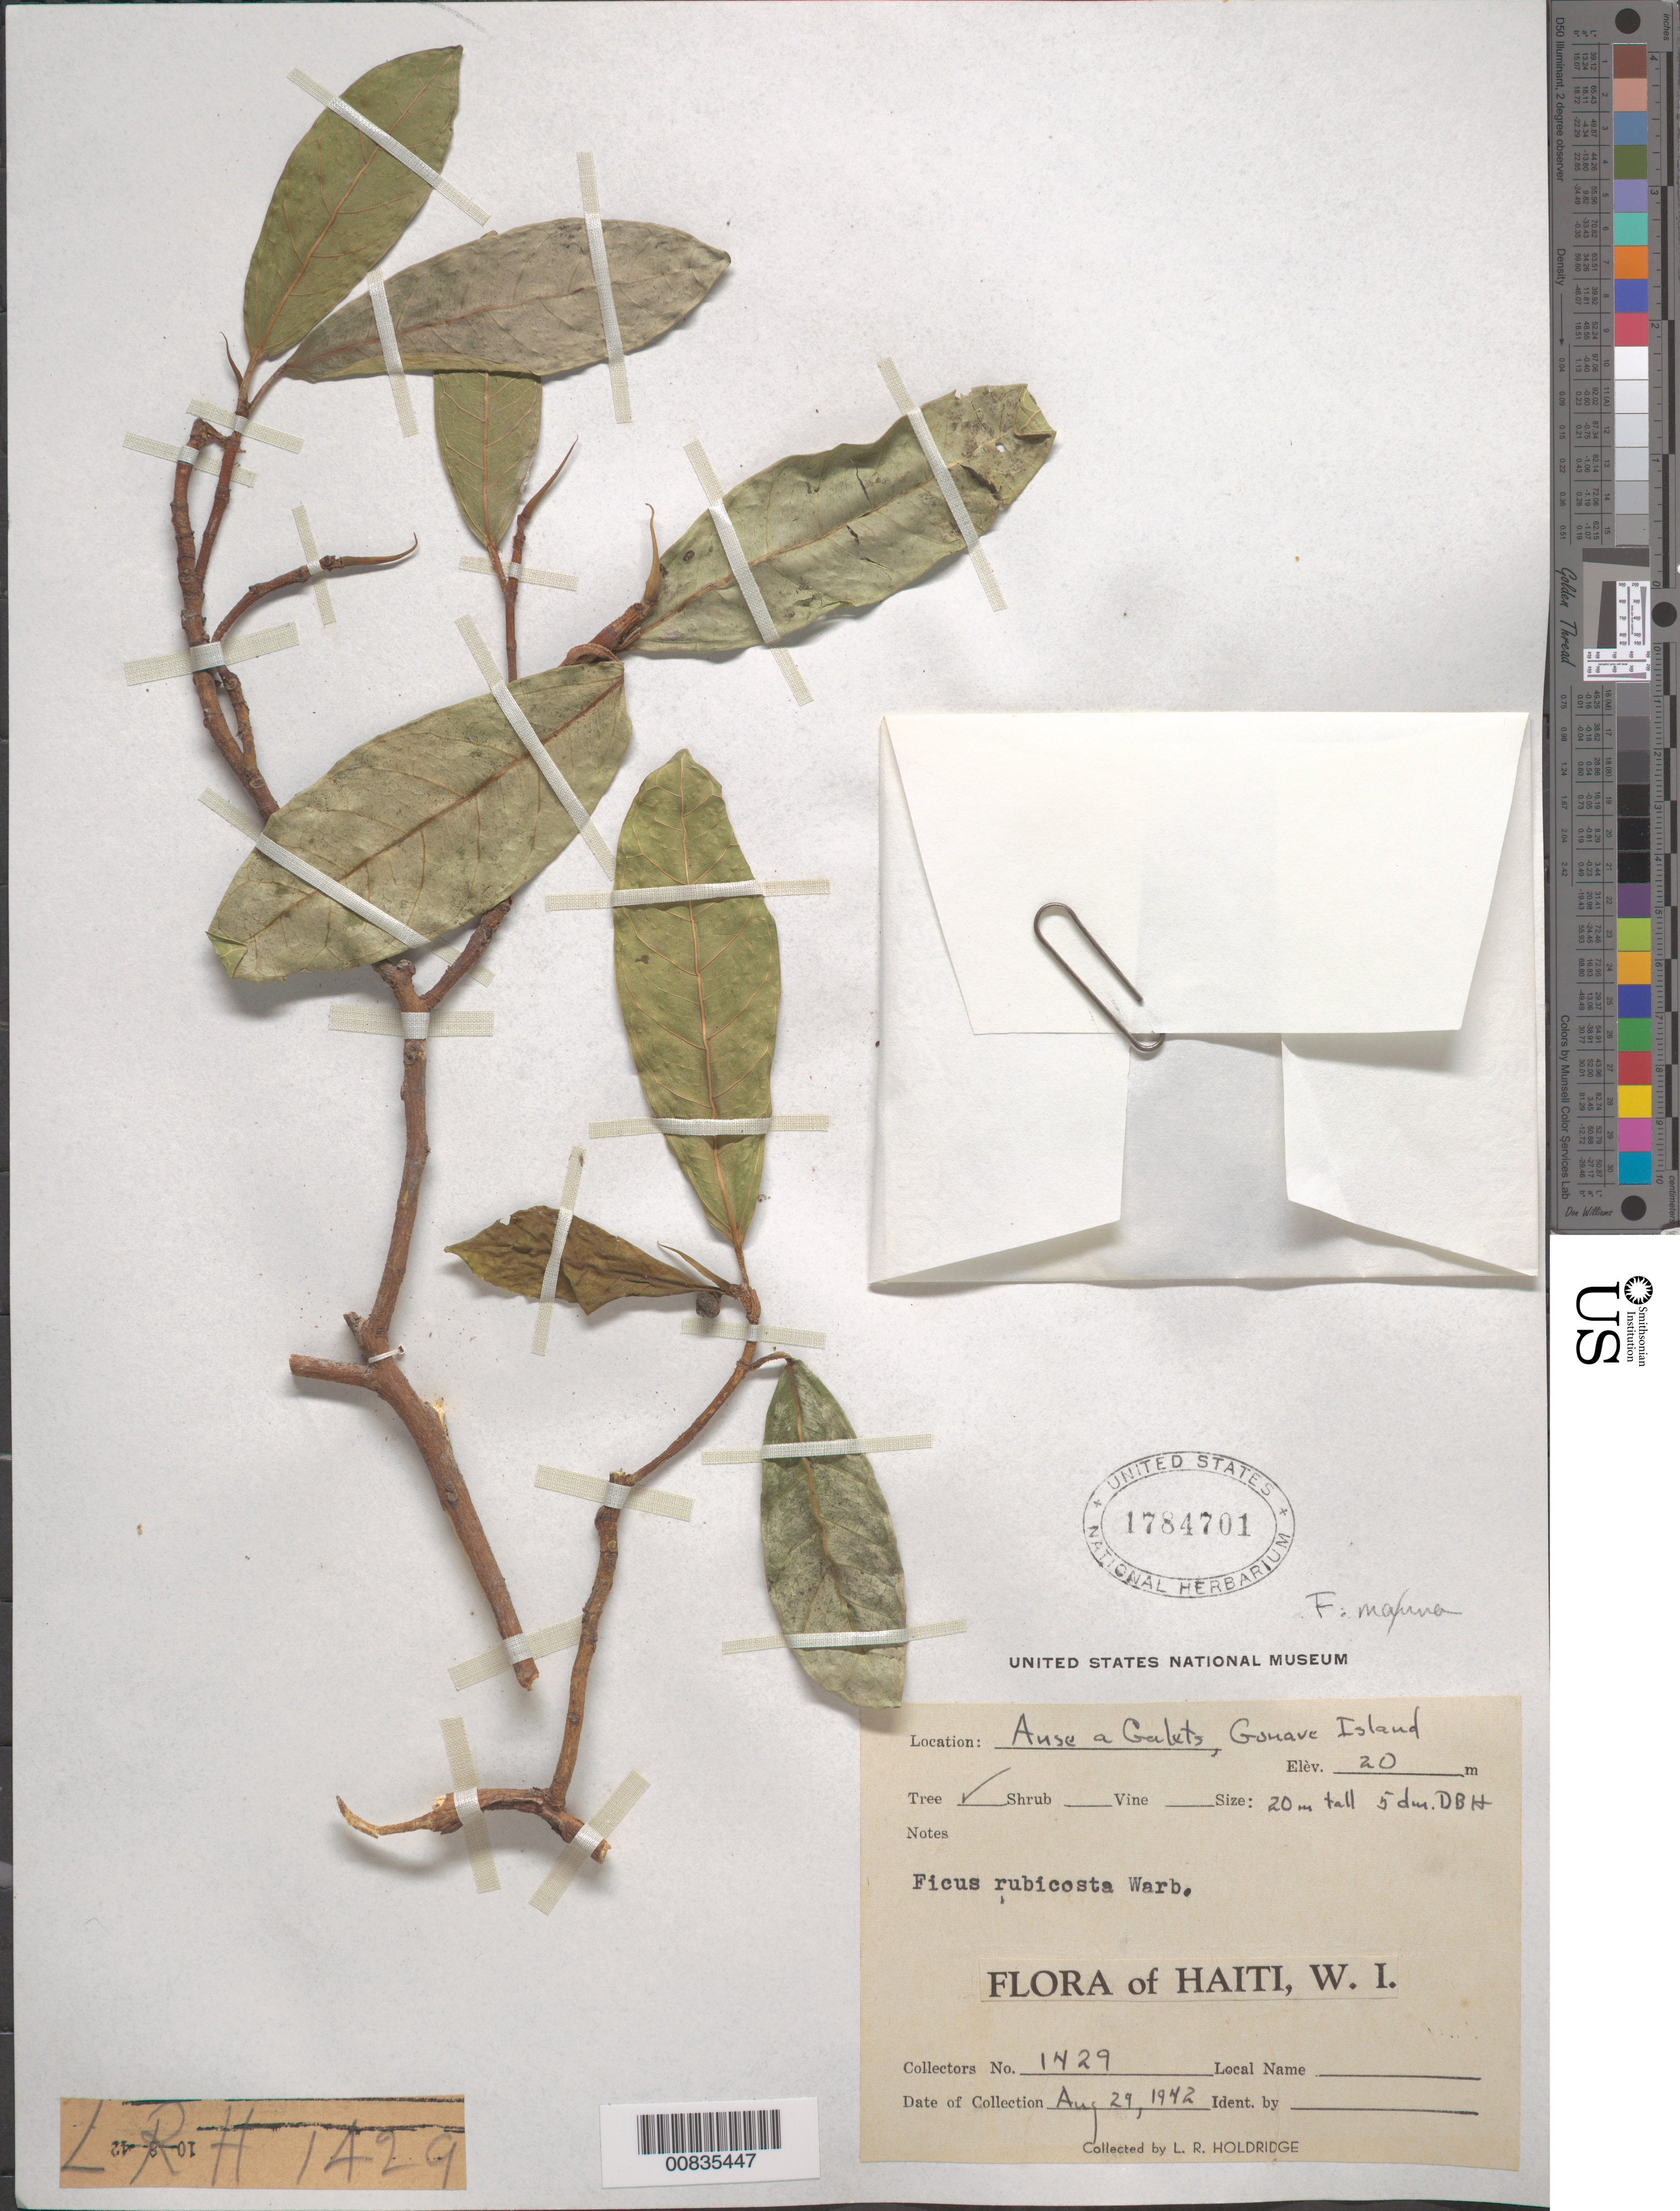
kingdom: Plantae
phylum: Tracheophyta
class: Magnoliopsida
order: Rosales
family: Moraceae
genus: Ficus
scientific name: Ficus maxima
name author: Mill.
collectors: L. Holdridge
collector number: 1429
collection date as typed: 29 Aug 1942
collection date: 1942-08-29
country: Haiti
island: Gonave I.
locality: Anse a Galets.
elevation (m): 20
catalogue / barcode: US 1784701